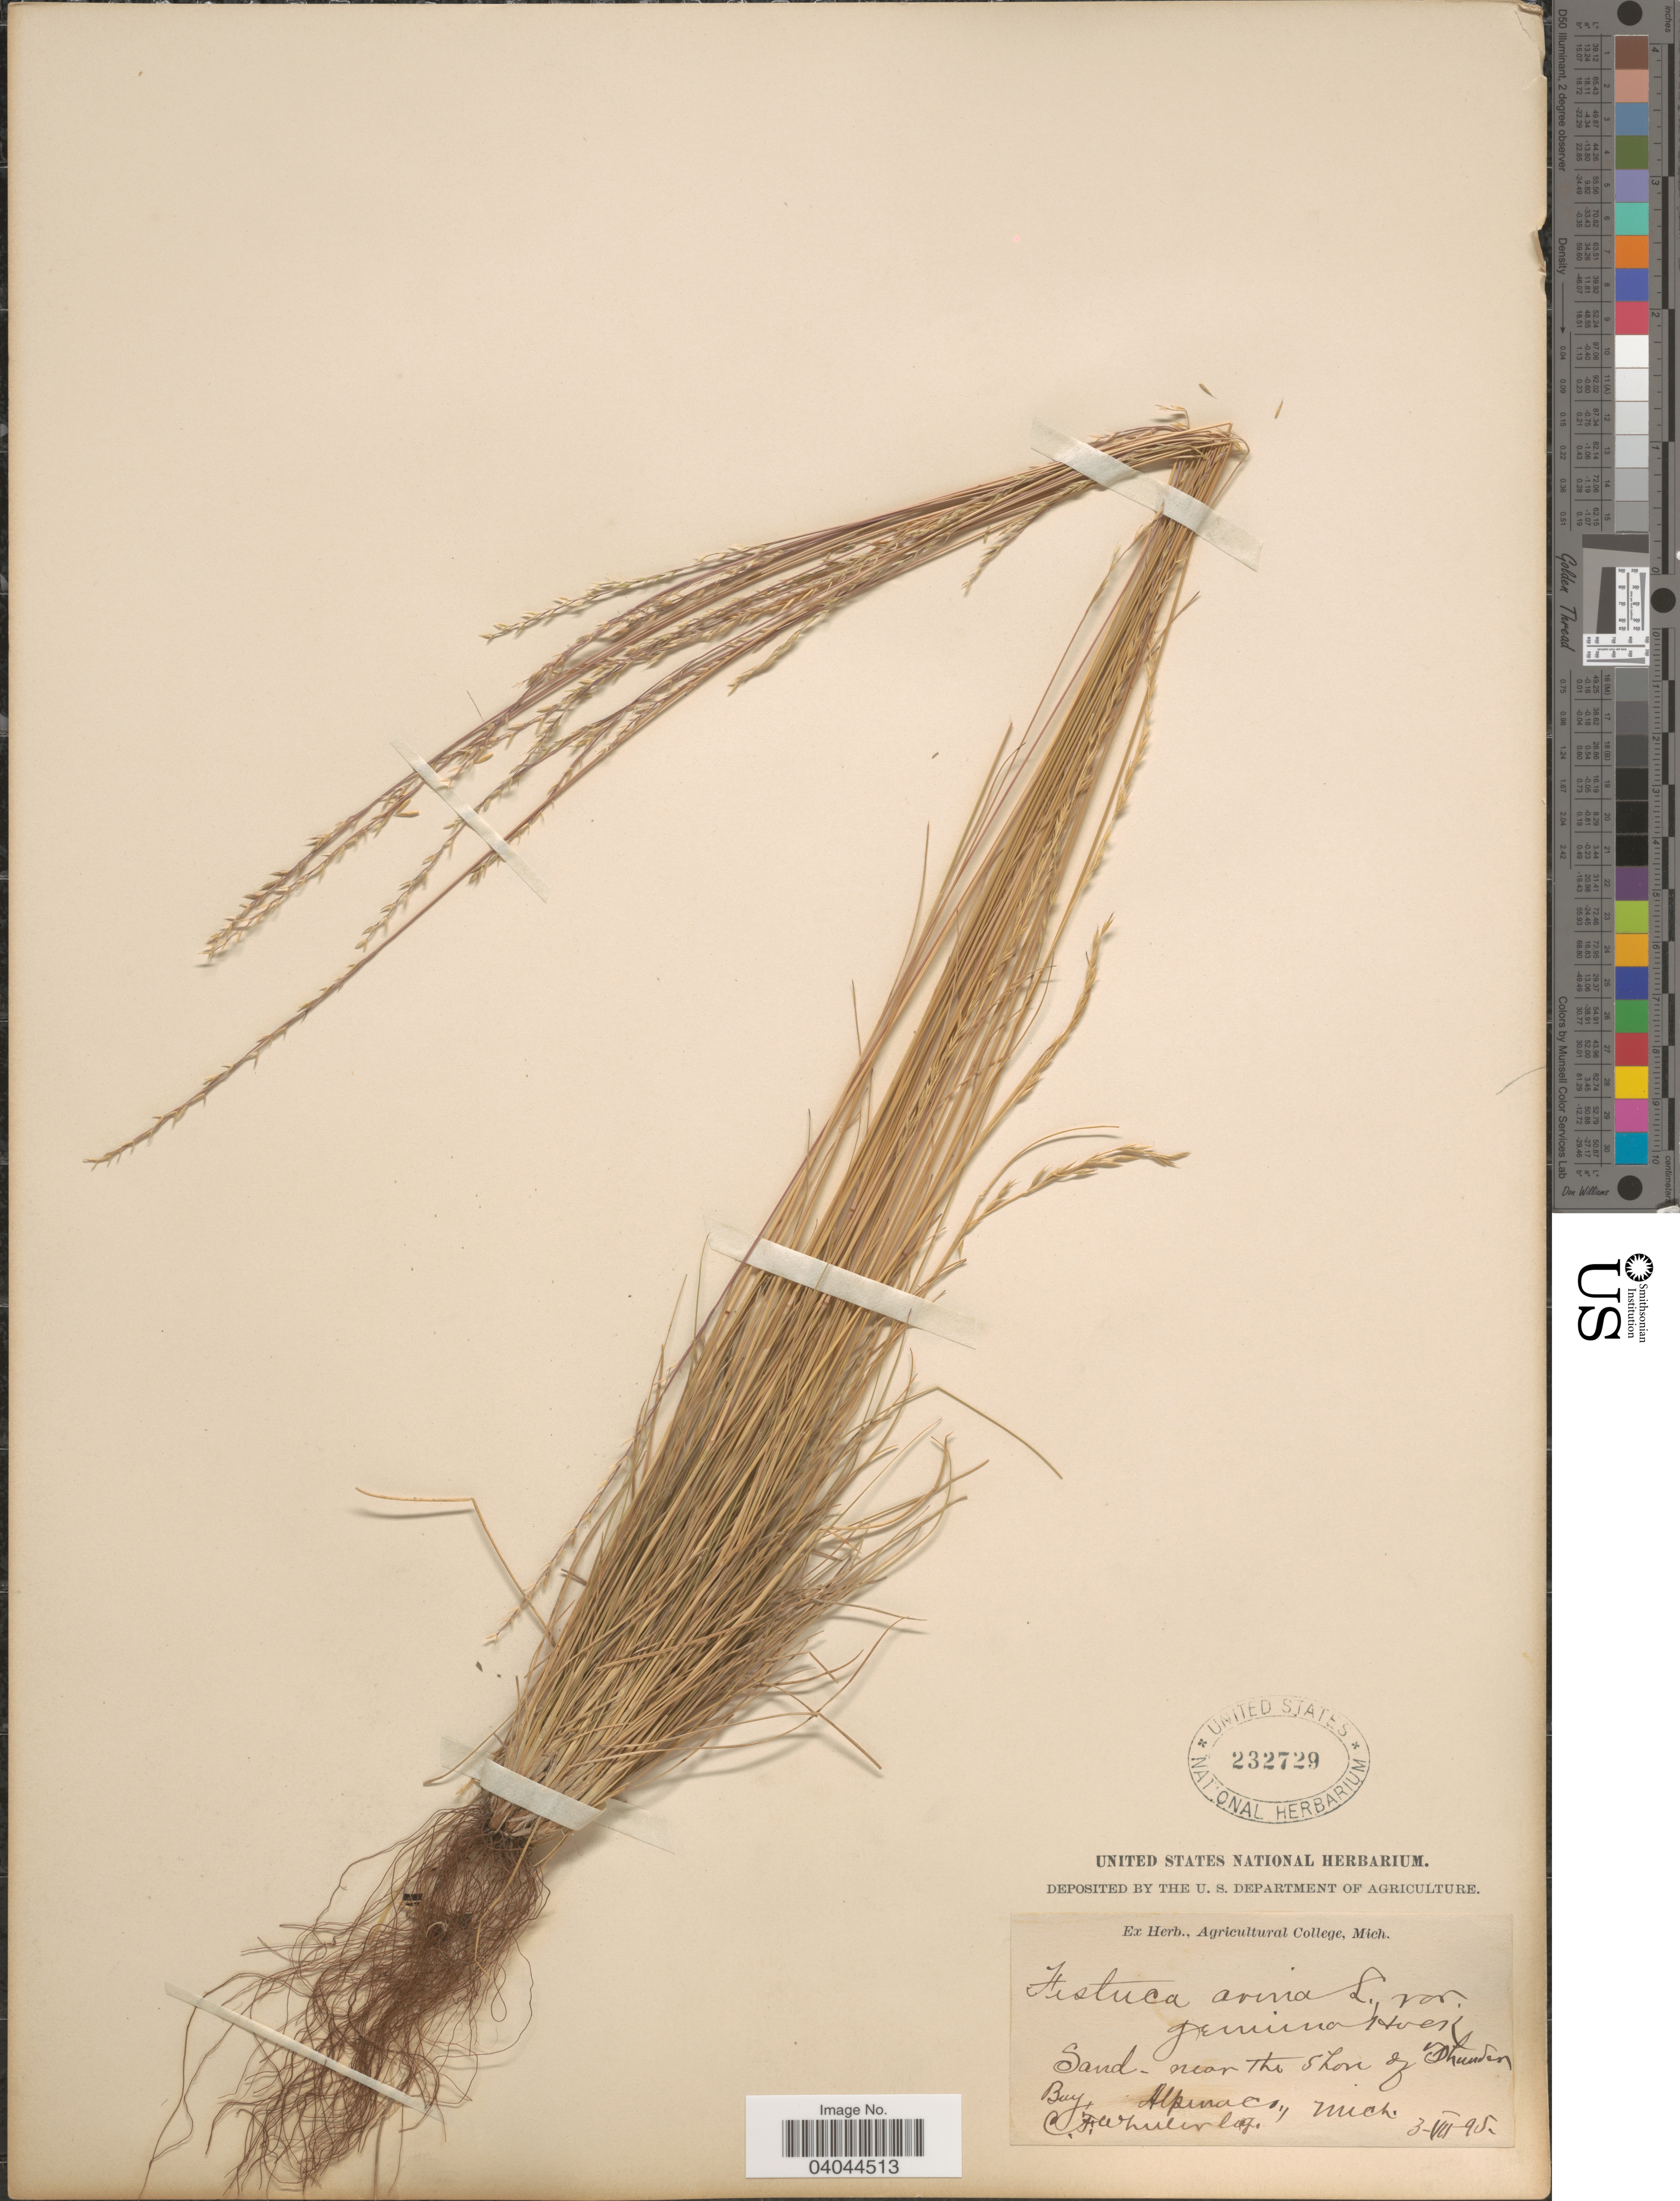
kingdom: Plantae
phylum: Tracheophyta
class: Liliopsida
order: Poales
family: Poaceae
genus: Festuca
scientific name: Festuca ovina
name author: L.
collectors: C. Wheeler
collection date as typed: Transcribed d/m/y: 3/7/95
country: United States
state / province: Michigan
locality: Sand- near the shore of Thunder Bay. Alpina Co.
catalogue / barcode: US 232729